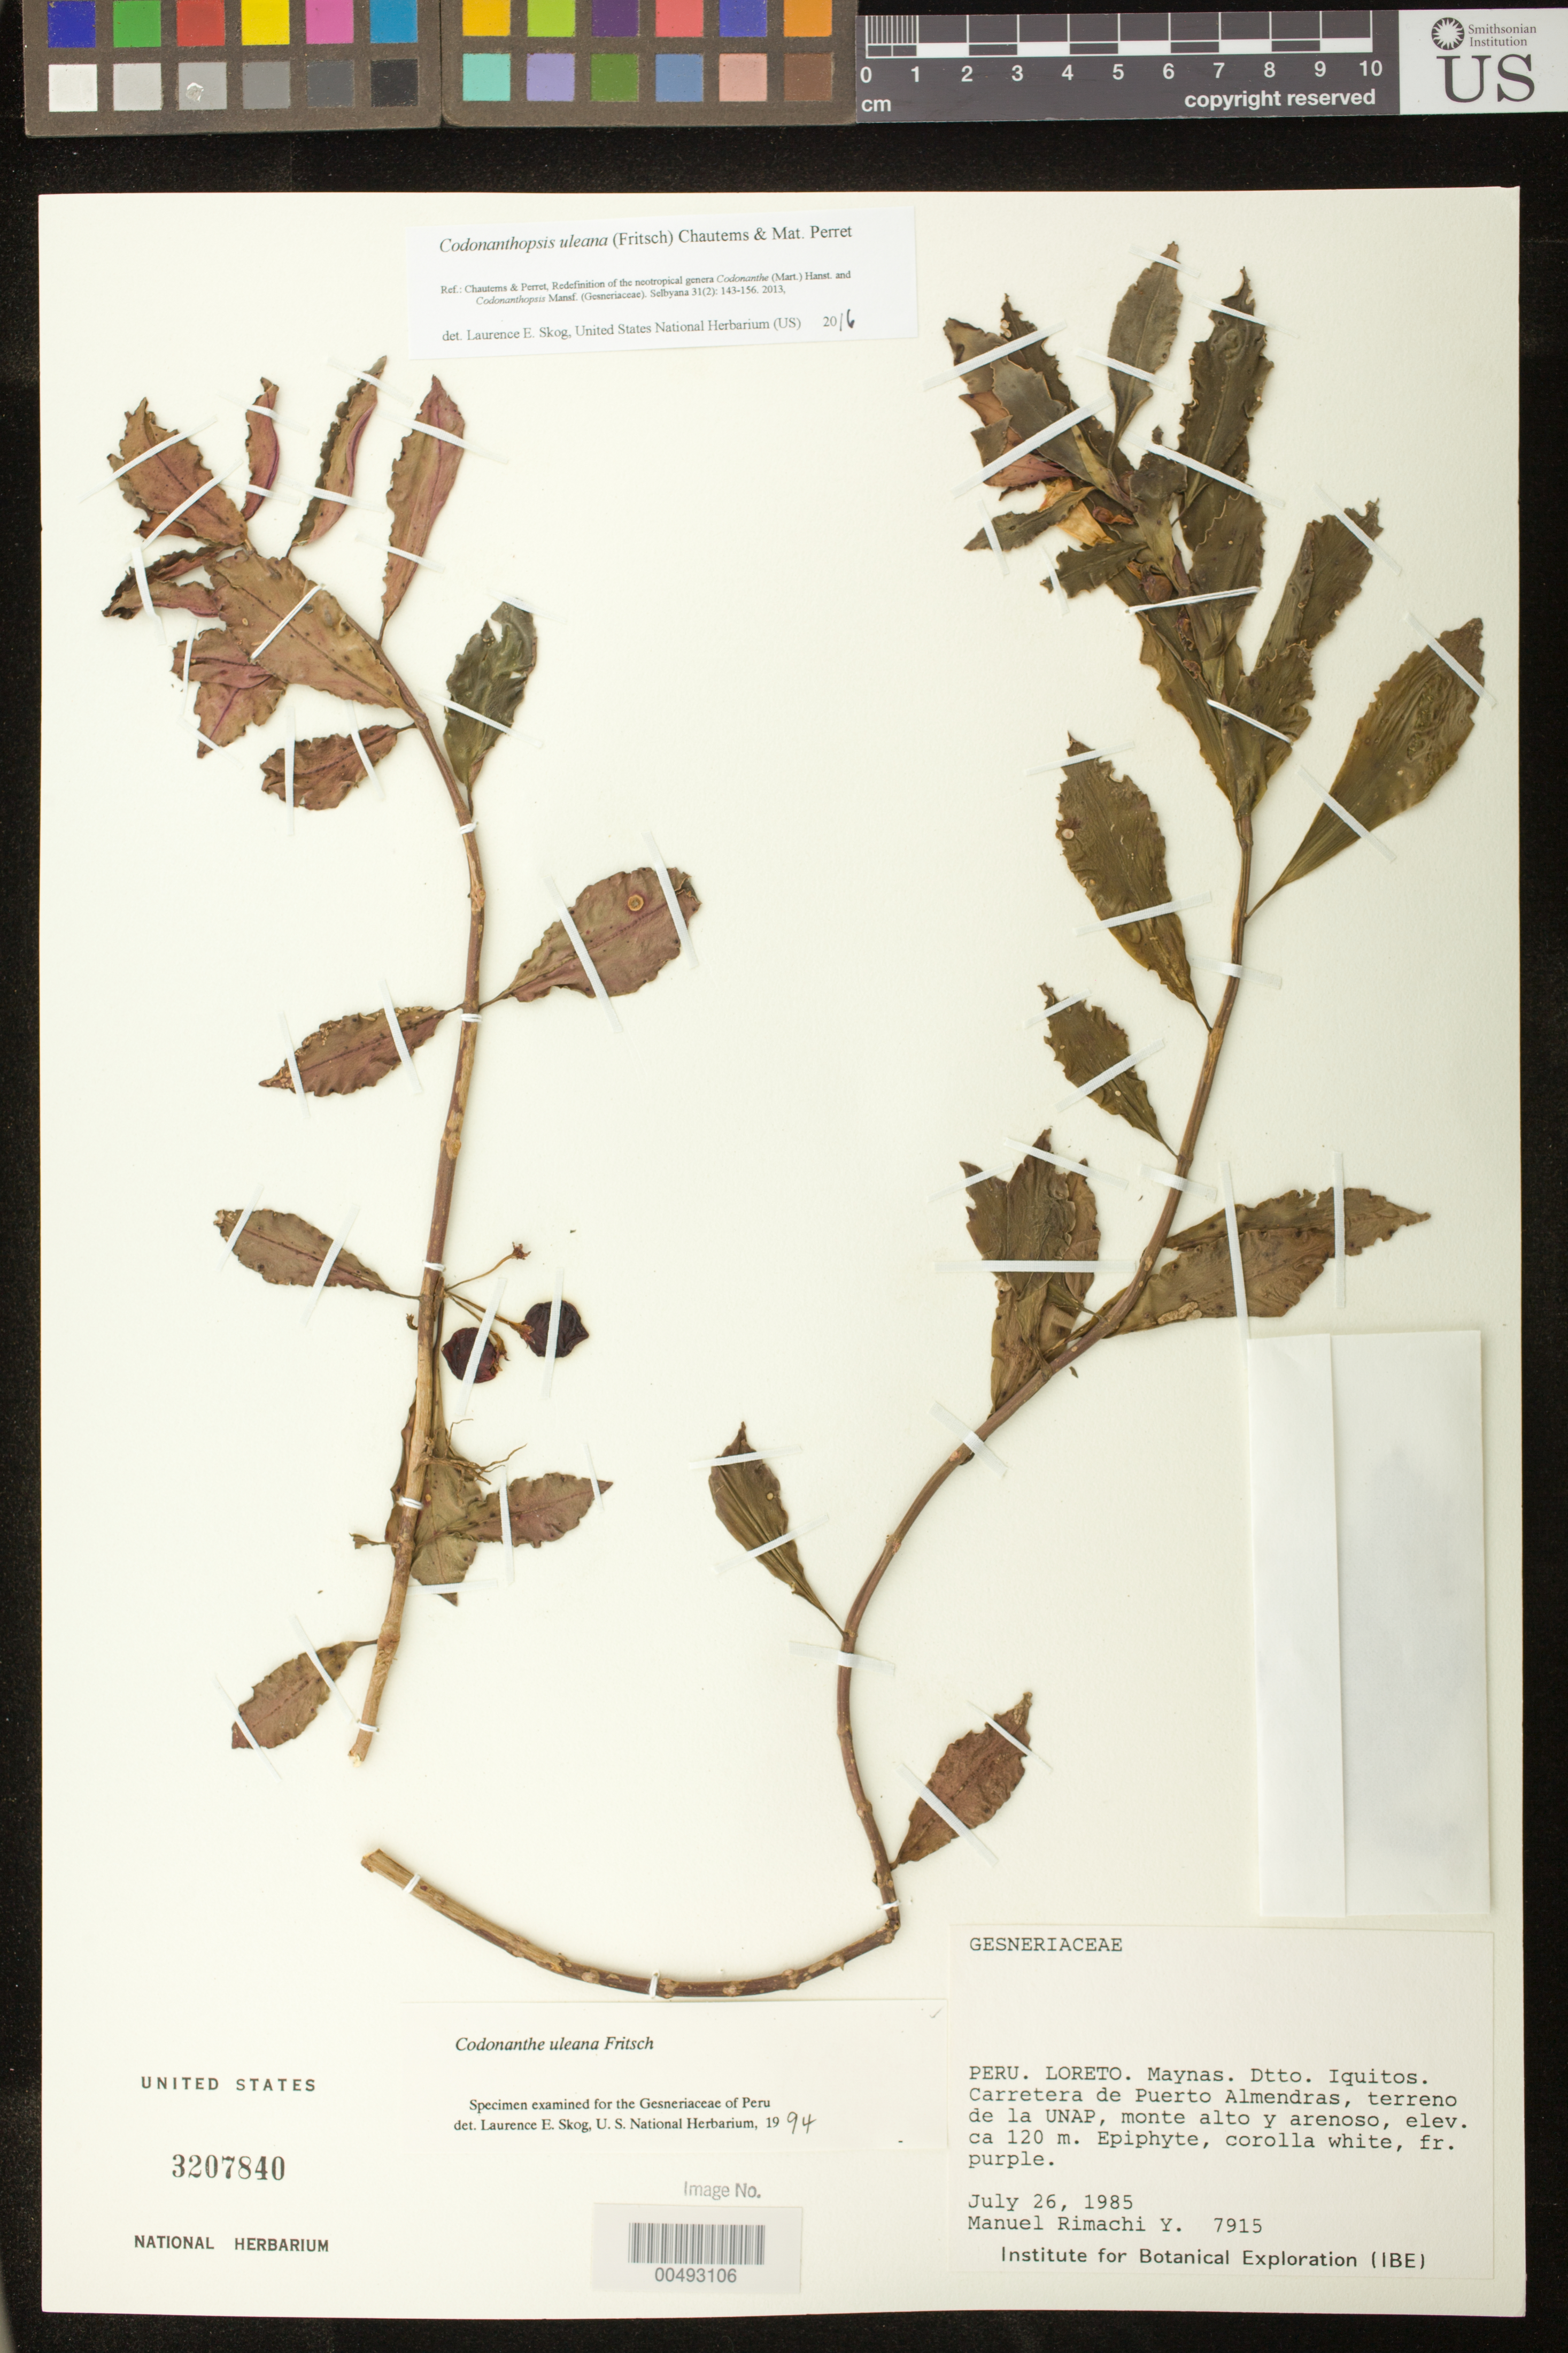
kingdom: Plantae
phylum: Tracheophyta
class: Magnoliopsida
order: Lamiales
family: Gesneriaceae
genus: Codonanthopsis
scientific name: Codonanthopsis uleana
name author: (Fritsch) Chautems & Mat.Perret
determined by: Skog, Laurence E.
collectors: M. Rimachi Y.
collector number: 7915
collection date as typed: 26 Jul 1985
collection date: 1985-07-26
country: Peru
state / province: Loreto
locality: Prov. Maynas; Iquitos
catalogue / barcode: US 3207840